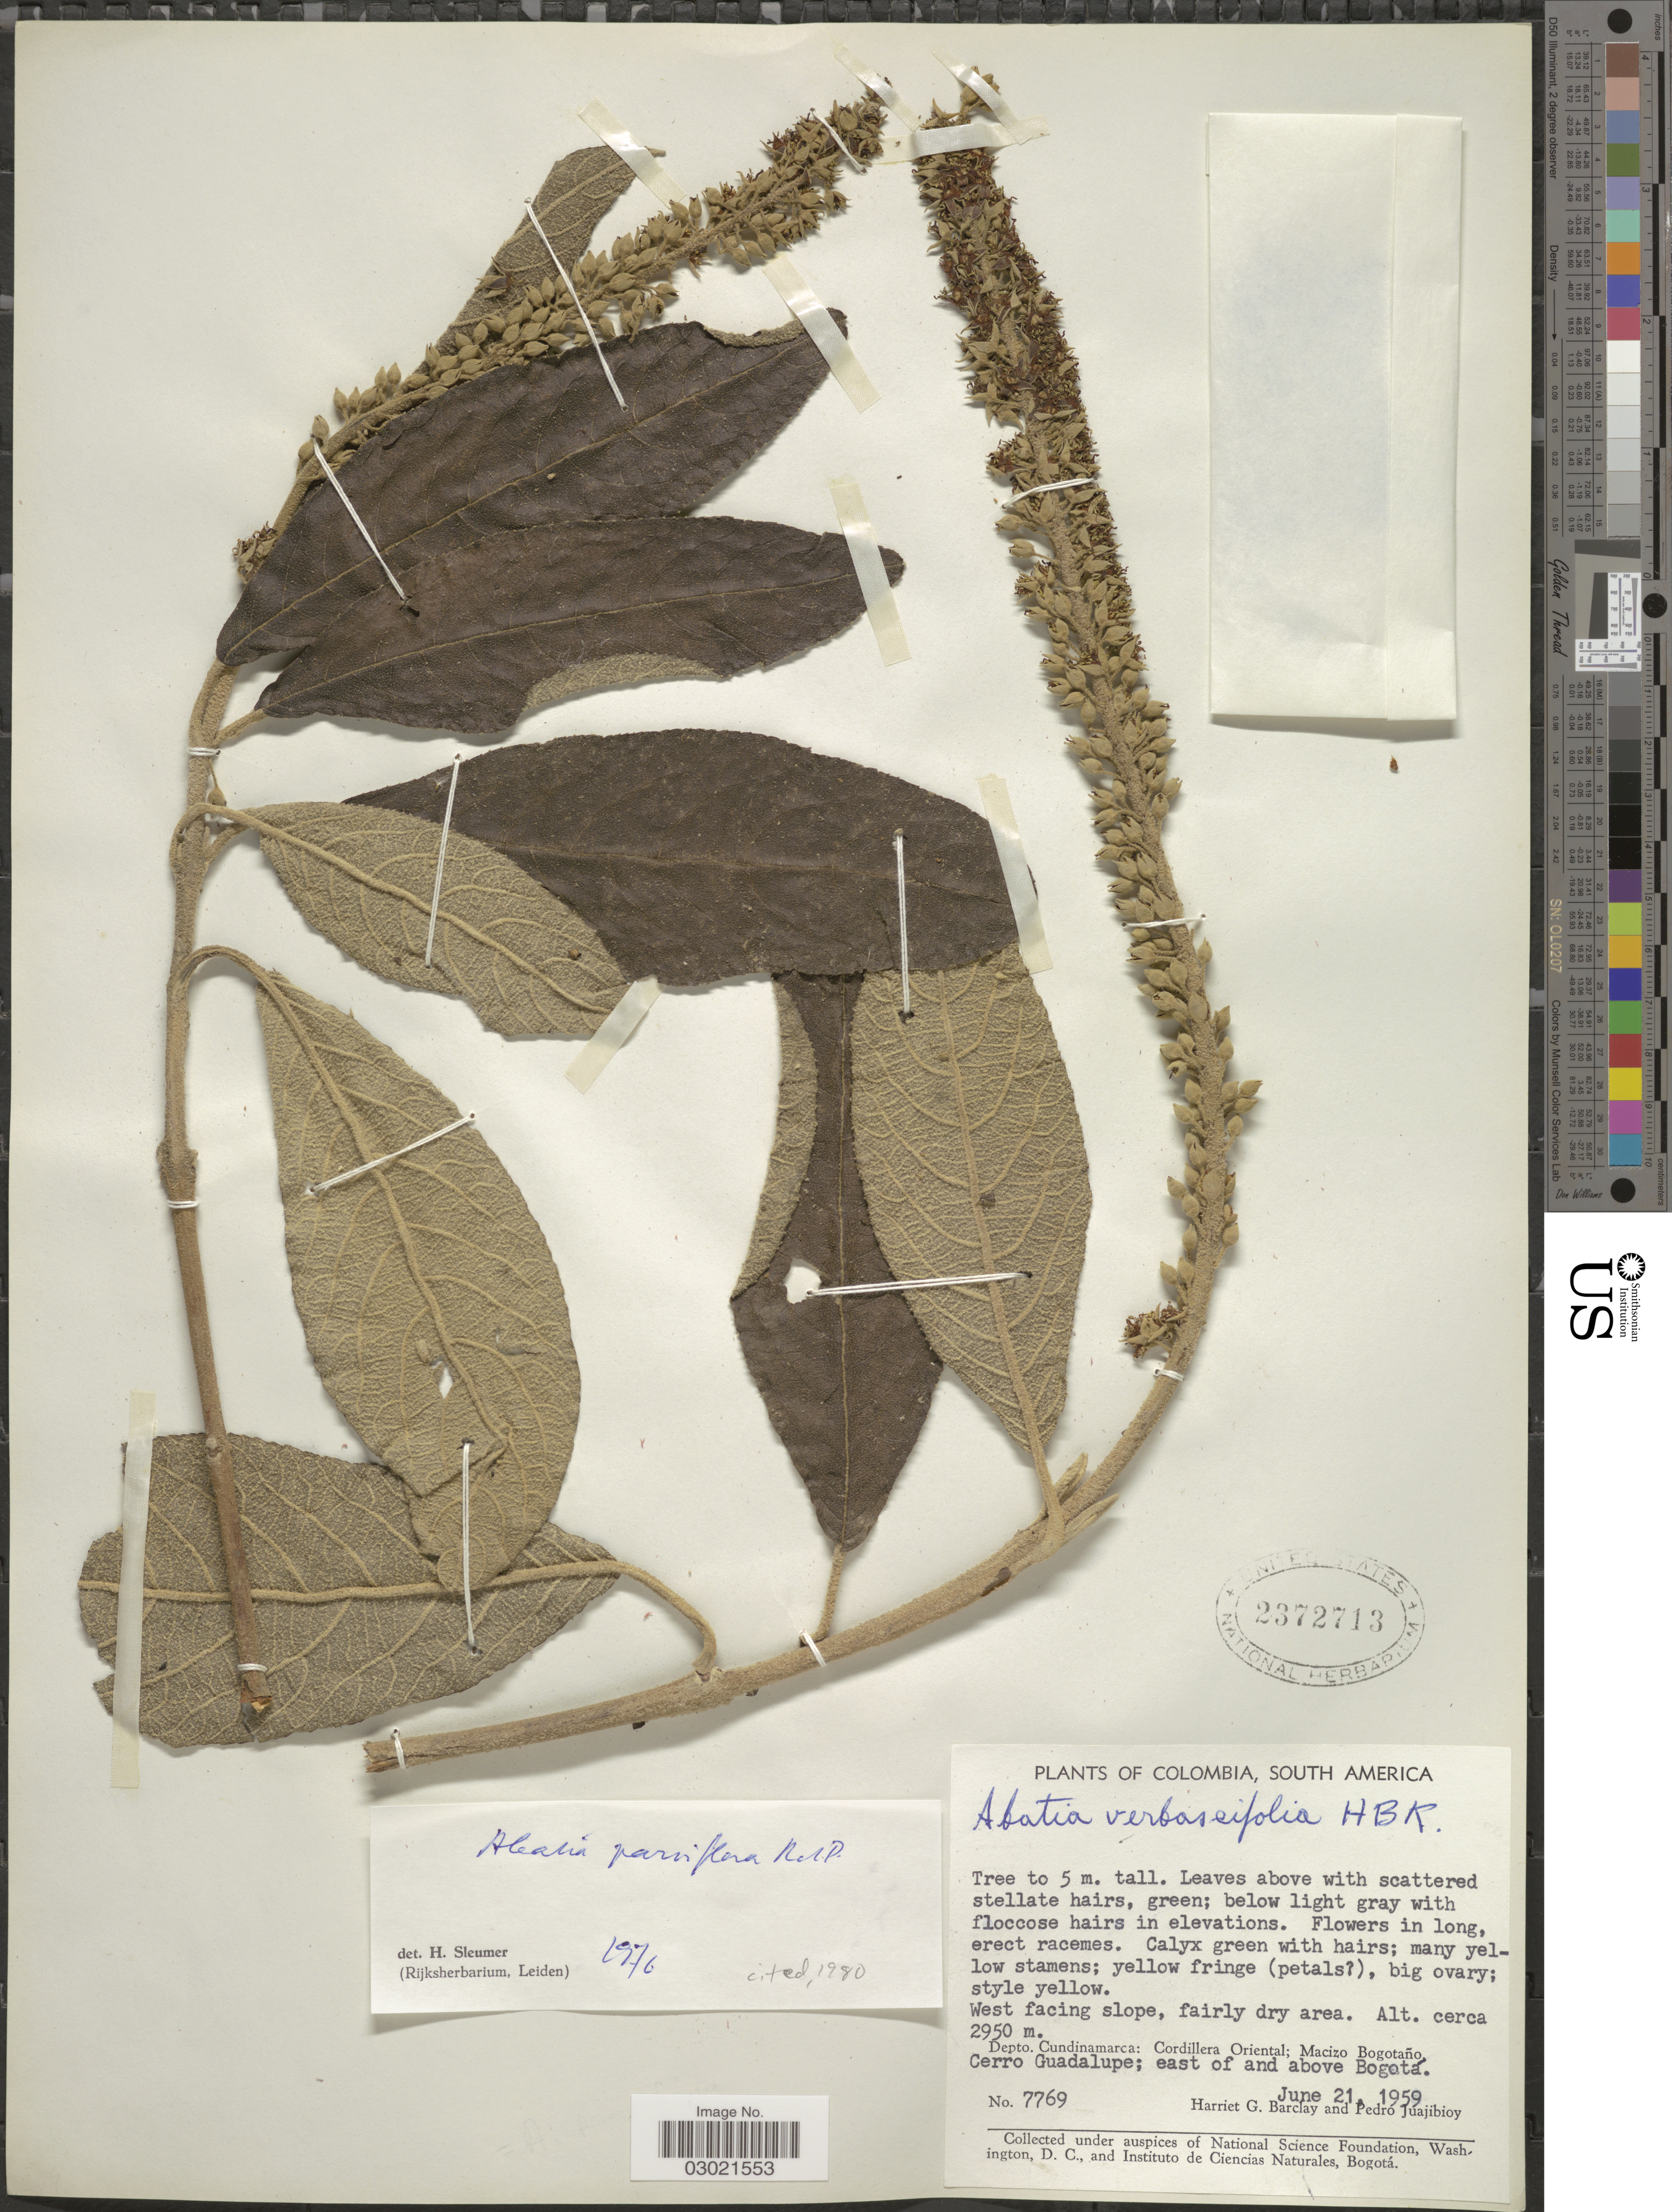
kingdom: Plantae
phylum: Tracheophyta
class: Magnoliopsida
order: Malpighiales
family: Salicaceae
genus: Abatia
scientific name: Abatia parviflora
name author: Ruiz & Pav.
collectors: H. G. Barclay & P. Juajibioy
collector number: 7769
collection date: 1959-06-21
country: Colombia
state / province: Cundinamarca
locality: Depto. Cundinamarca: Cordillera Oriental; Macizo Bogotaño. Cerro Guadalupe; east of and above Bogotá.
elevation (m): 2950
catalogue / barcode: US 2372713